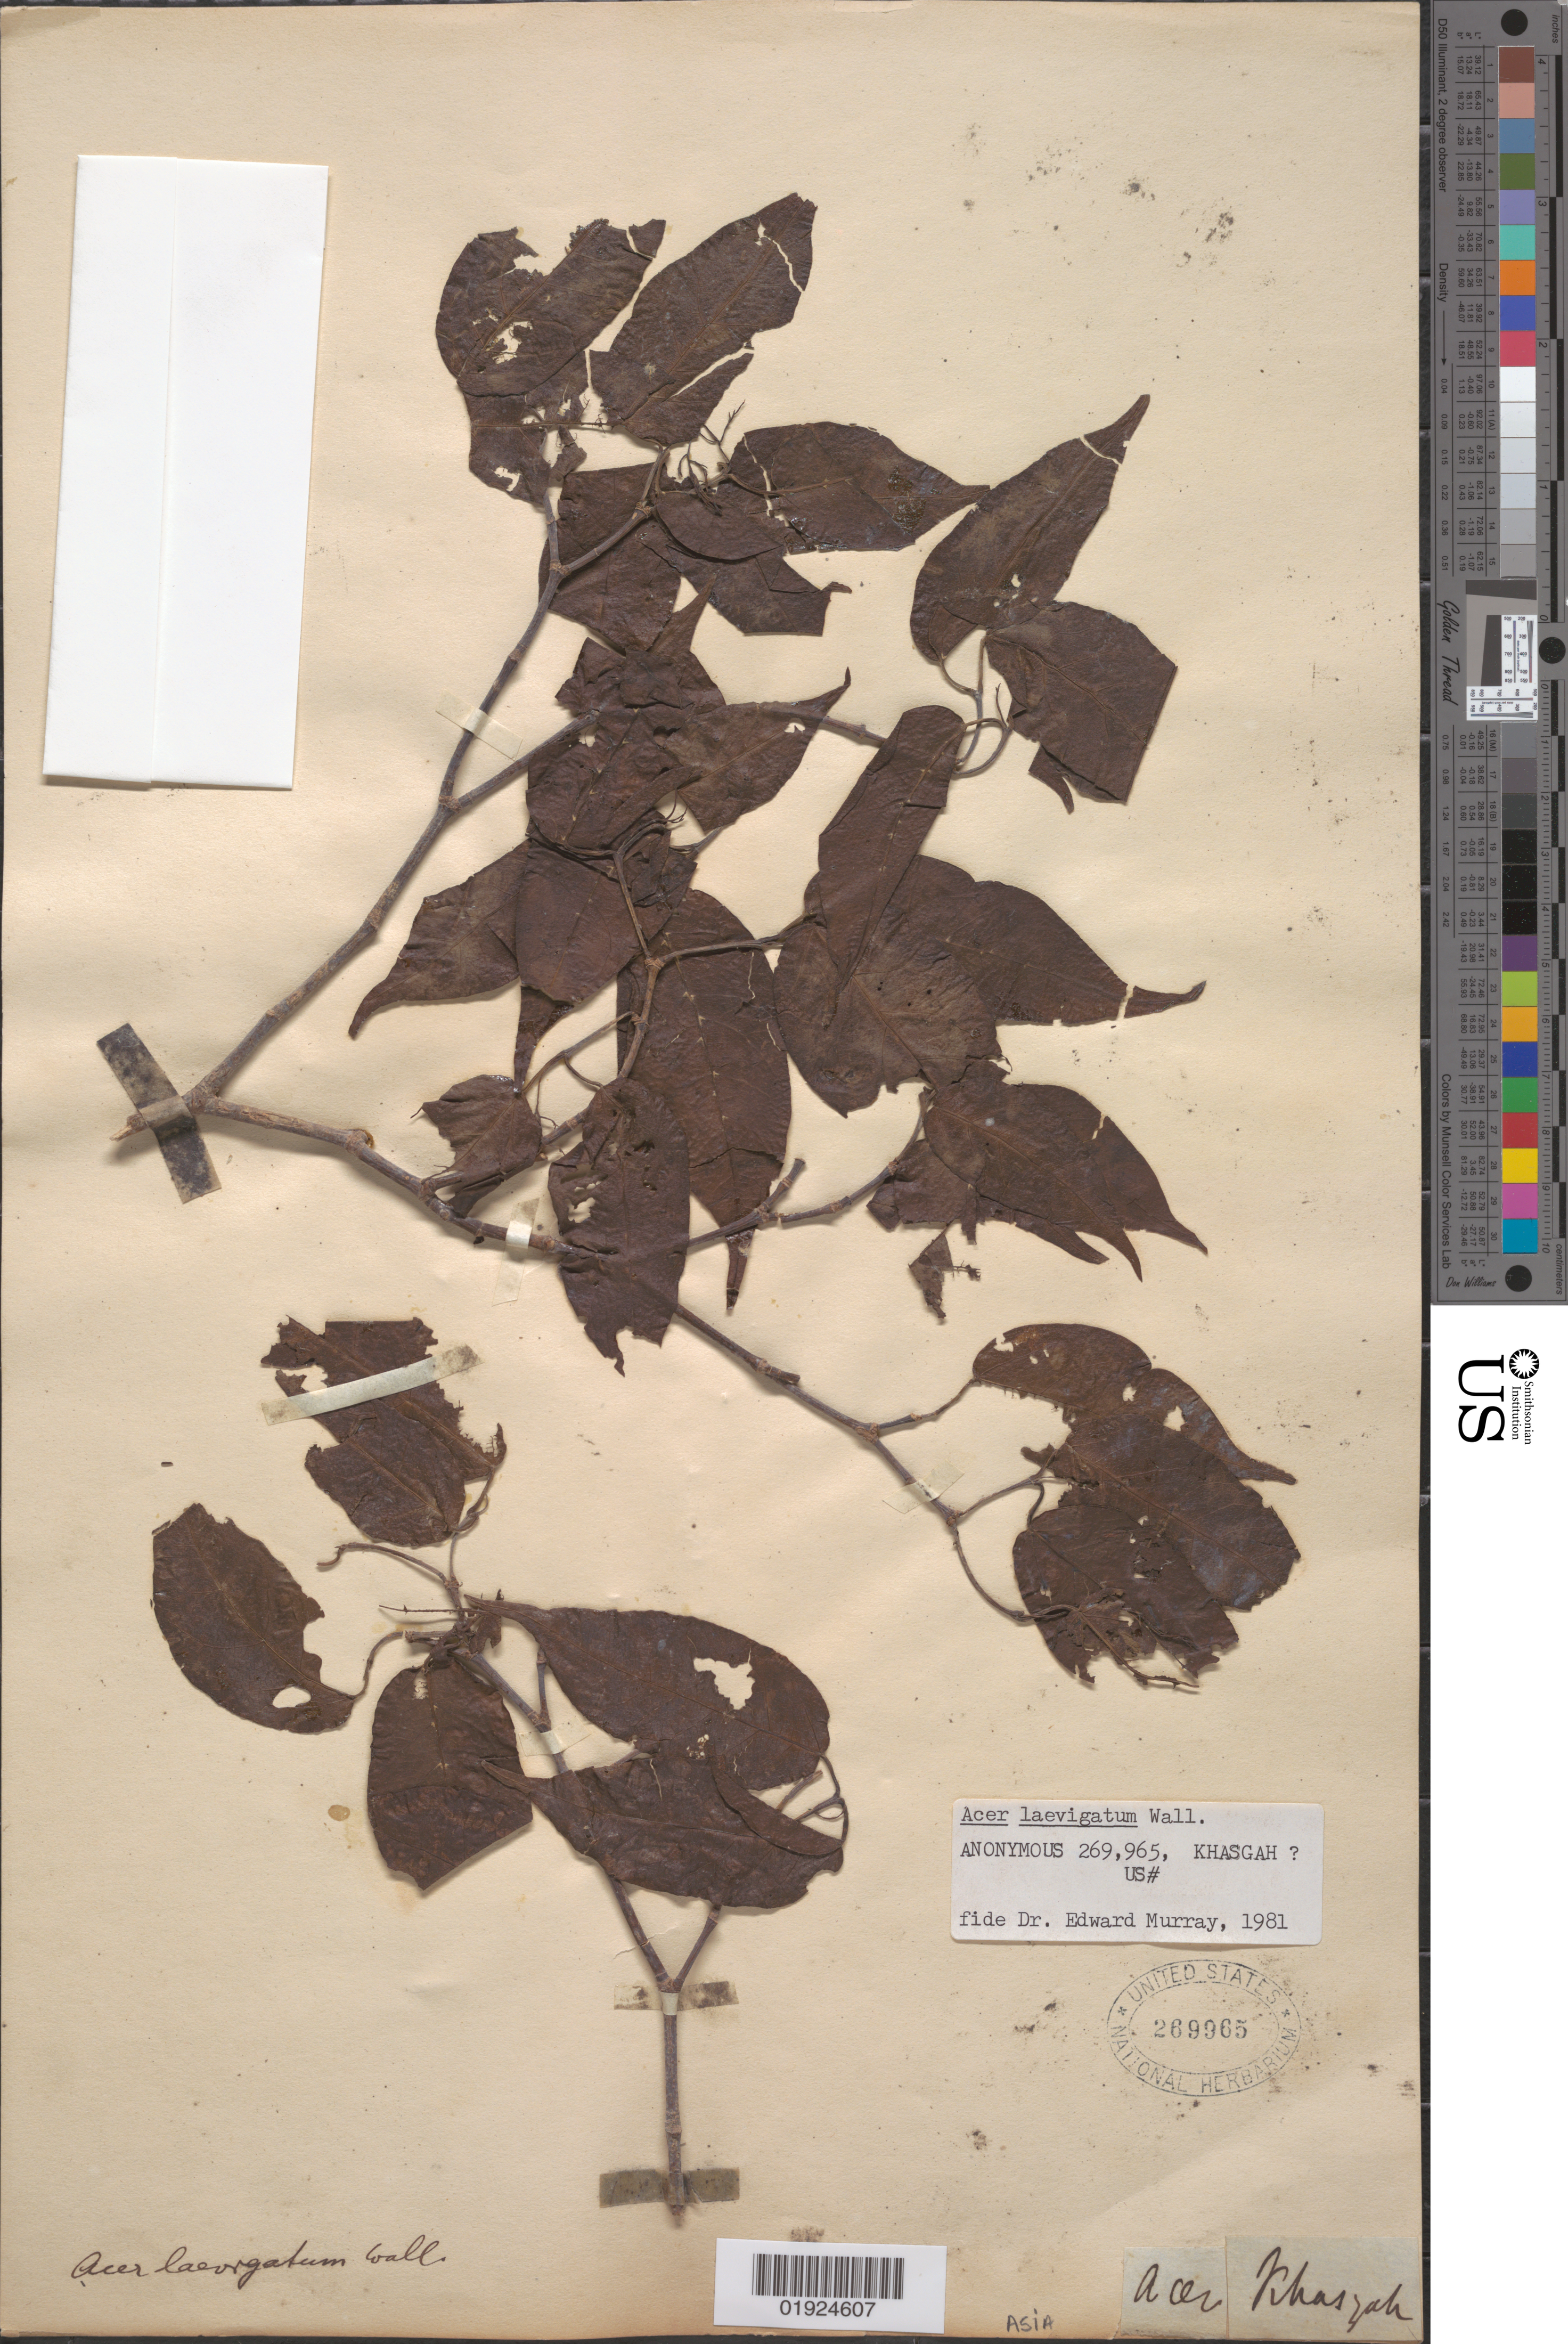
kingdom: Plantae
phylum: Tracheophyta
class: Magnoliopsida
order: Sapindales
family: Sapindaceae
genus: Acer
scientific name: Acer laevigatum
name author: Wall.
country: Kazakhstan (?)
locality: Khaszah [?]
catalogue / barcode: US 269965